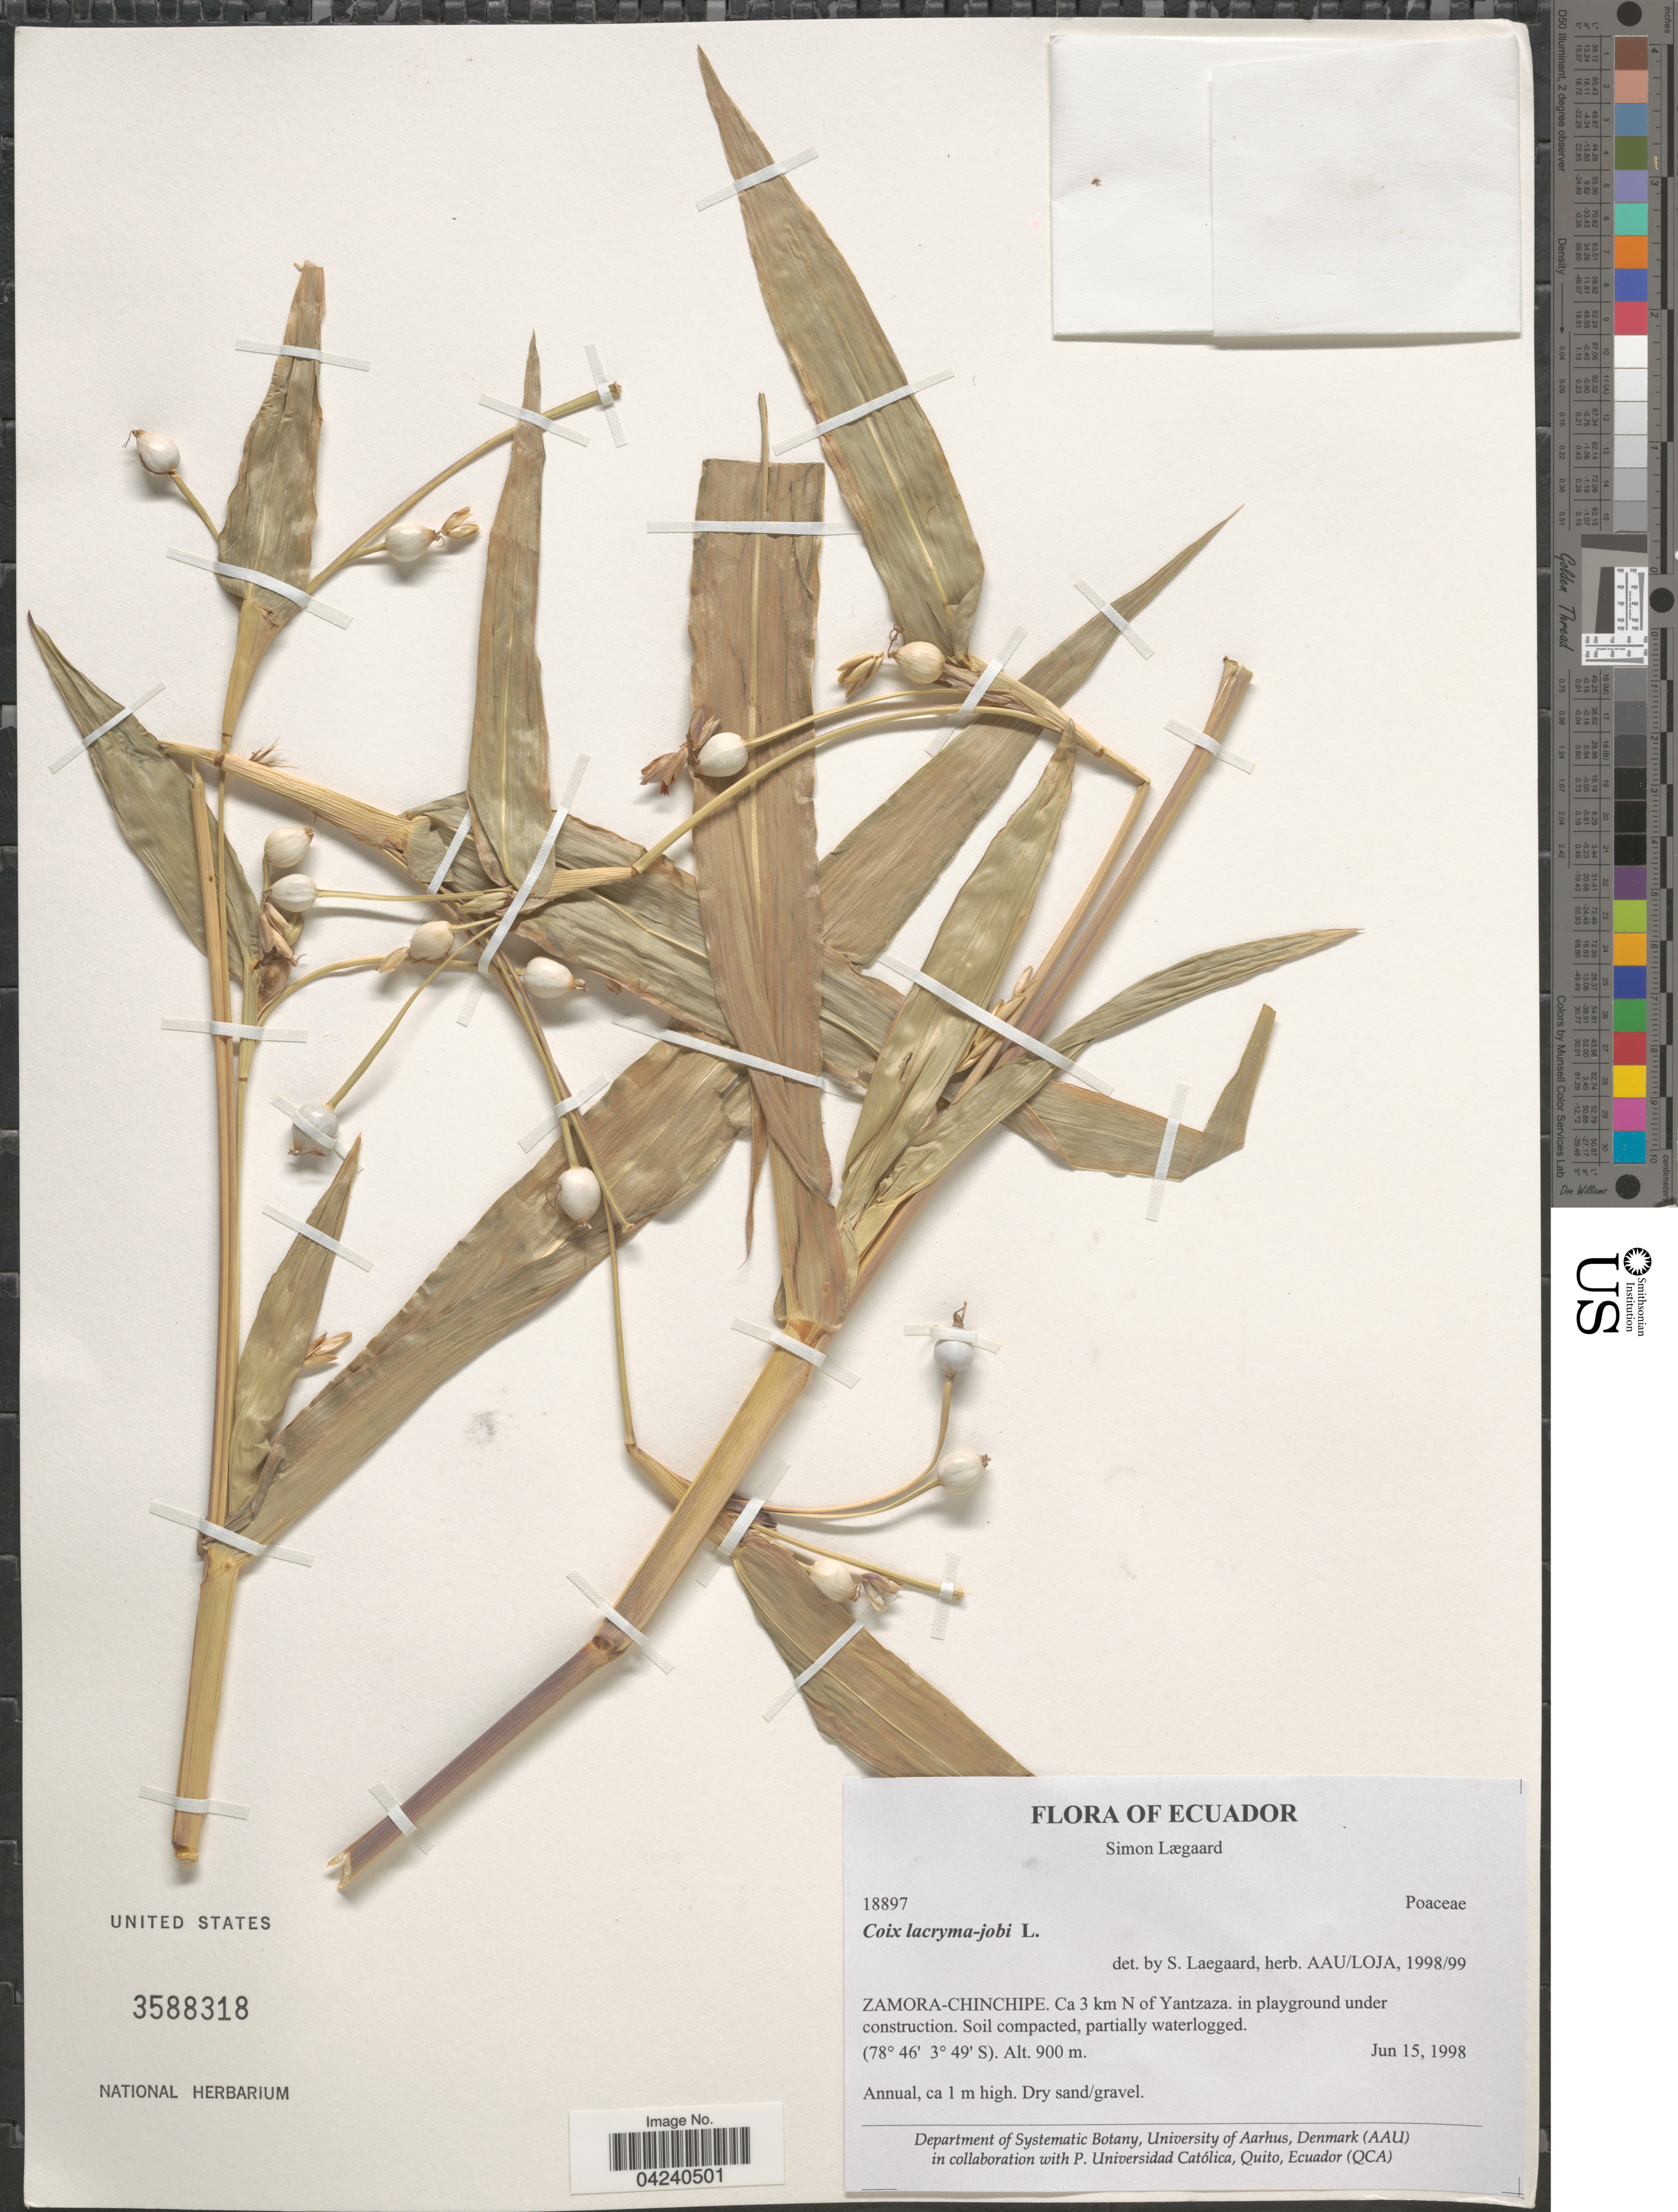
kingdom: Plantae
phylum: Tracheophyta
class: Liliopsida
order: Poales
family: Poaceae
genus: Coix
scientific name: Coix lacryma-jobi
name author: L.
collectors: S. Lægaard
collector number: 18897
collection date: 1998-06-15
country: Ecuador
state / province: Zamora-Chinchipe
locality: Ca 3 km N of Yantzaza. In playground under construction.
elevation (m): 900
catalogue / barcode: US 3588318